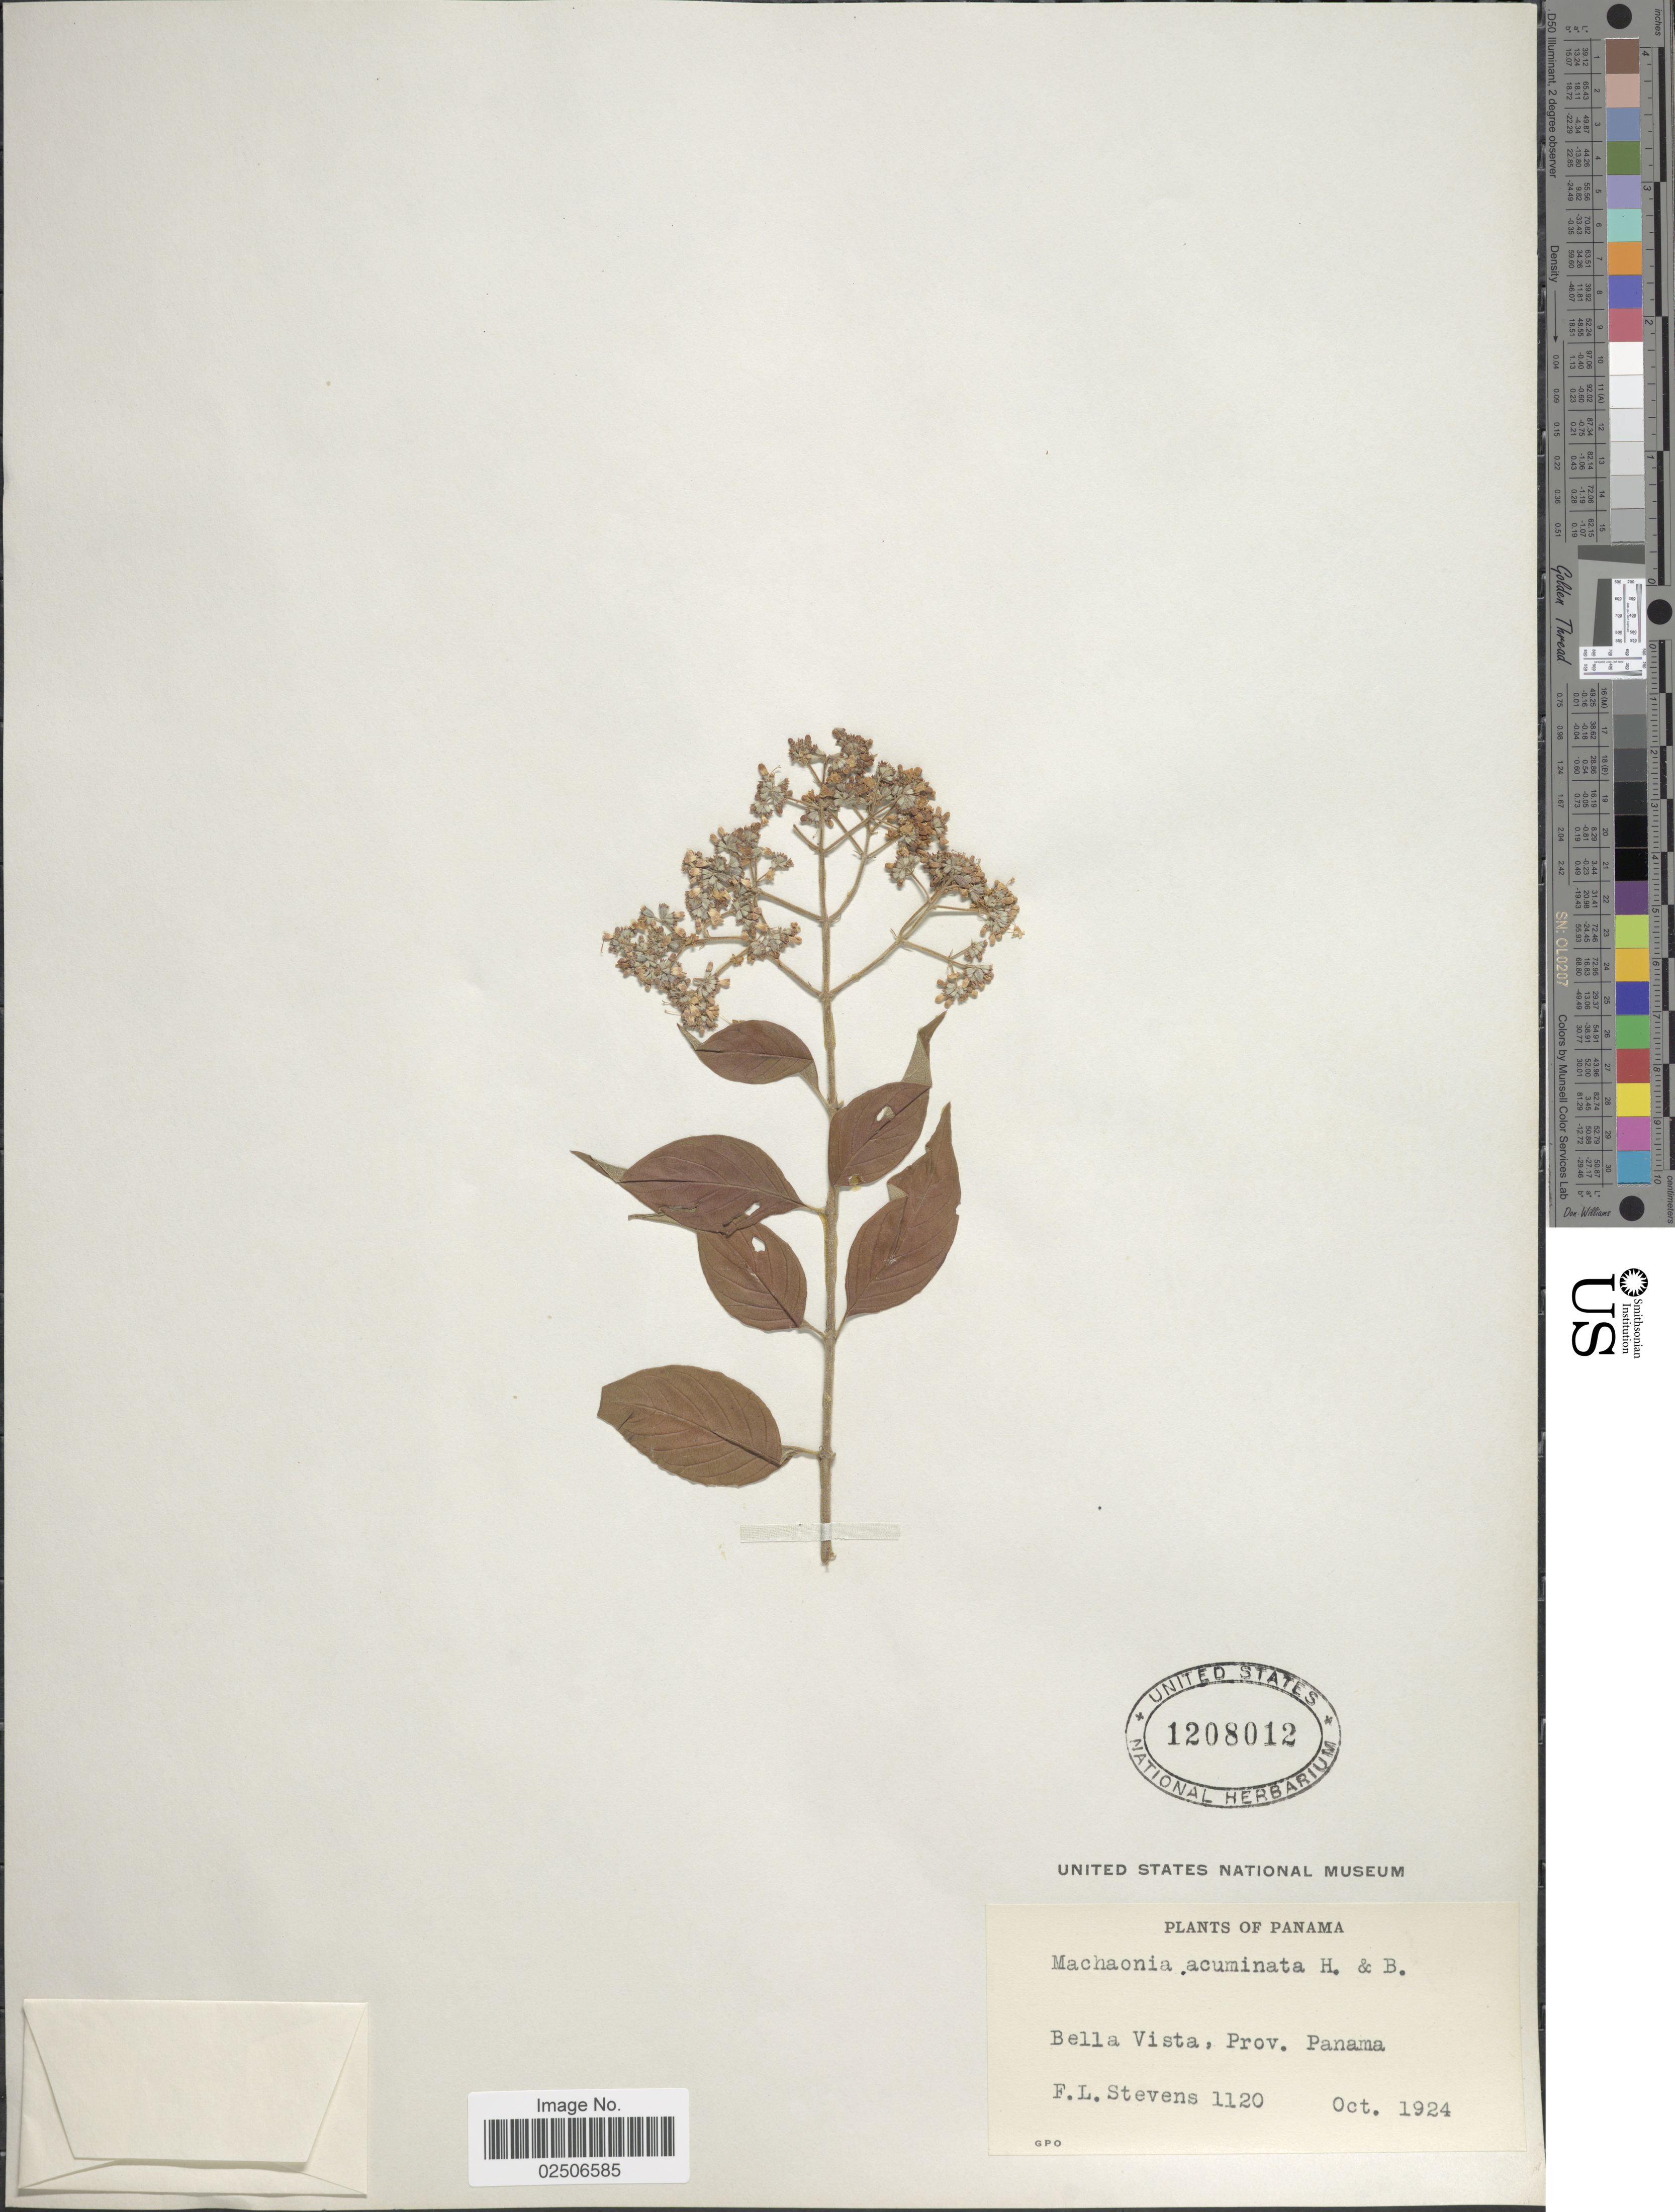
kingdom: Plantae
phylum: Tracheophyta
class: Magnoliopsida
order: Gentianales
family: Rubiaceae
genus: Machaonia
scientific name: Machaonia acuminata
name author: Bonpl.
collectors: F. L. Stevens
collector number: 1120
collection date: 1924-10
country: Panama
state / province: Panamá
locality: Bella Vista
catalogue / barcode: US 1208012